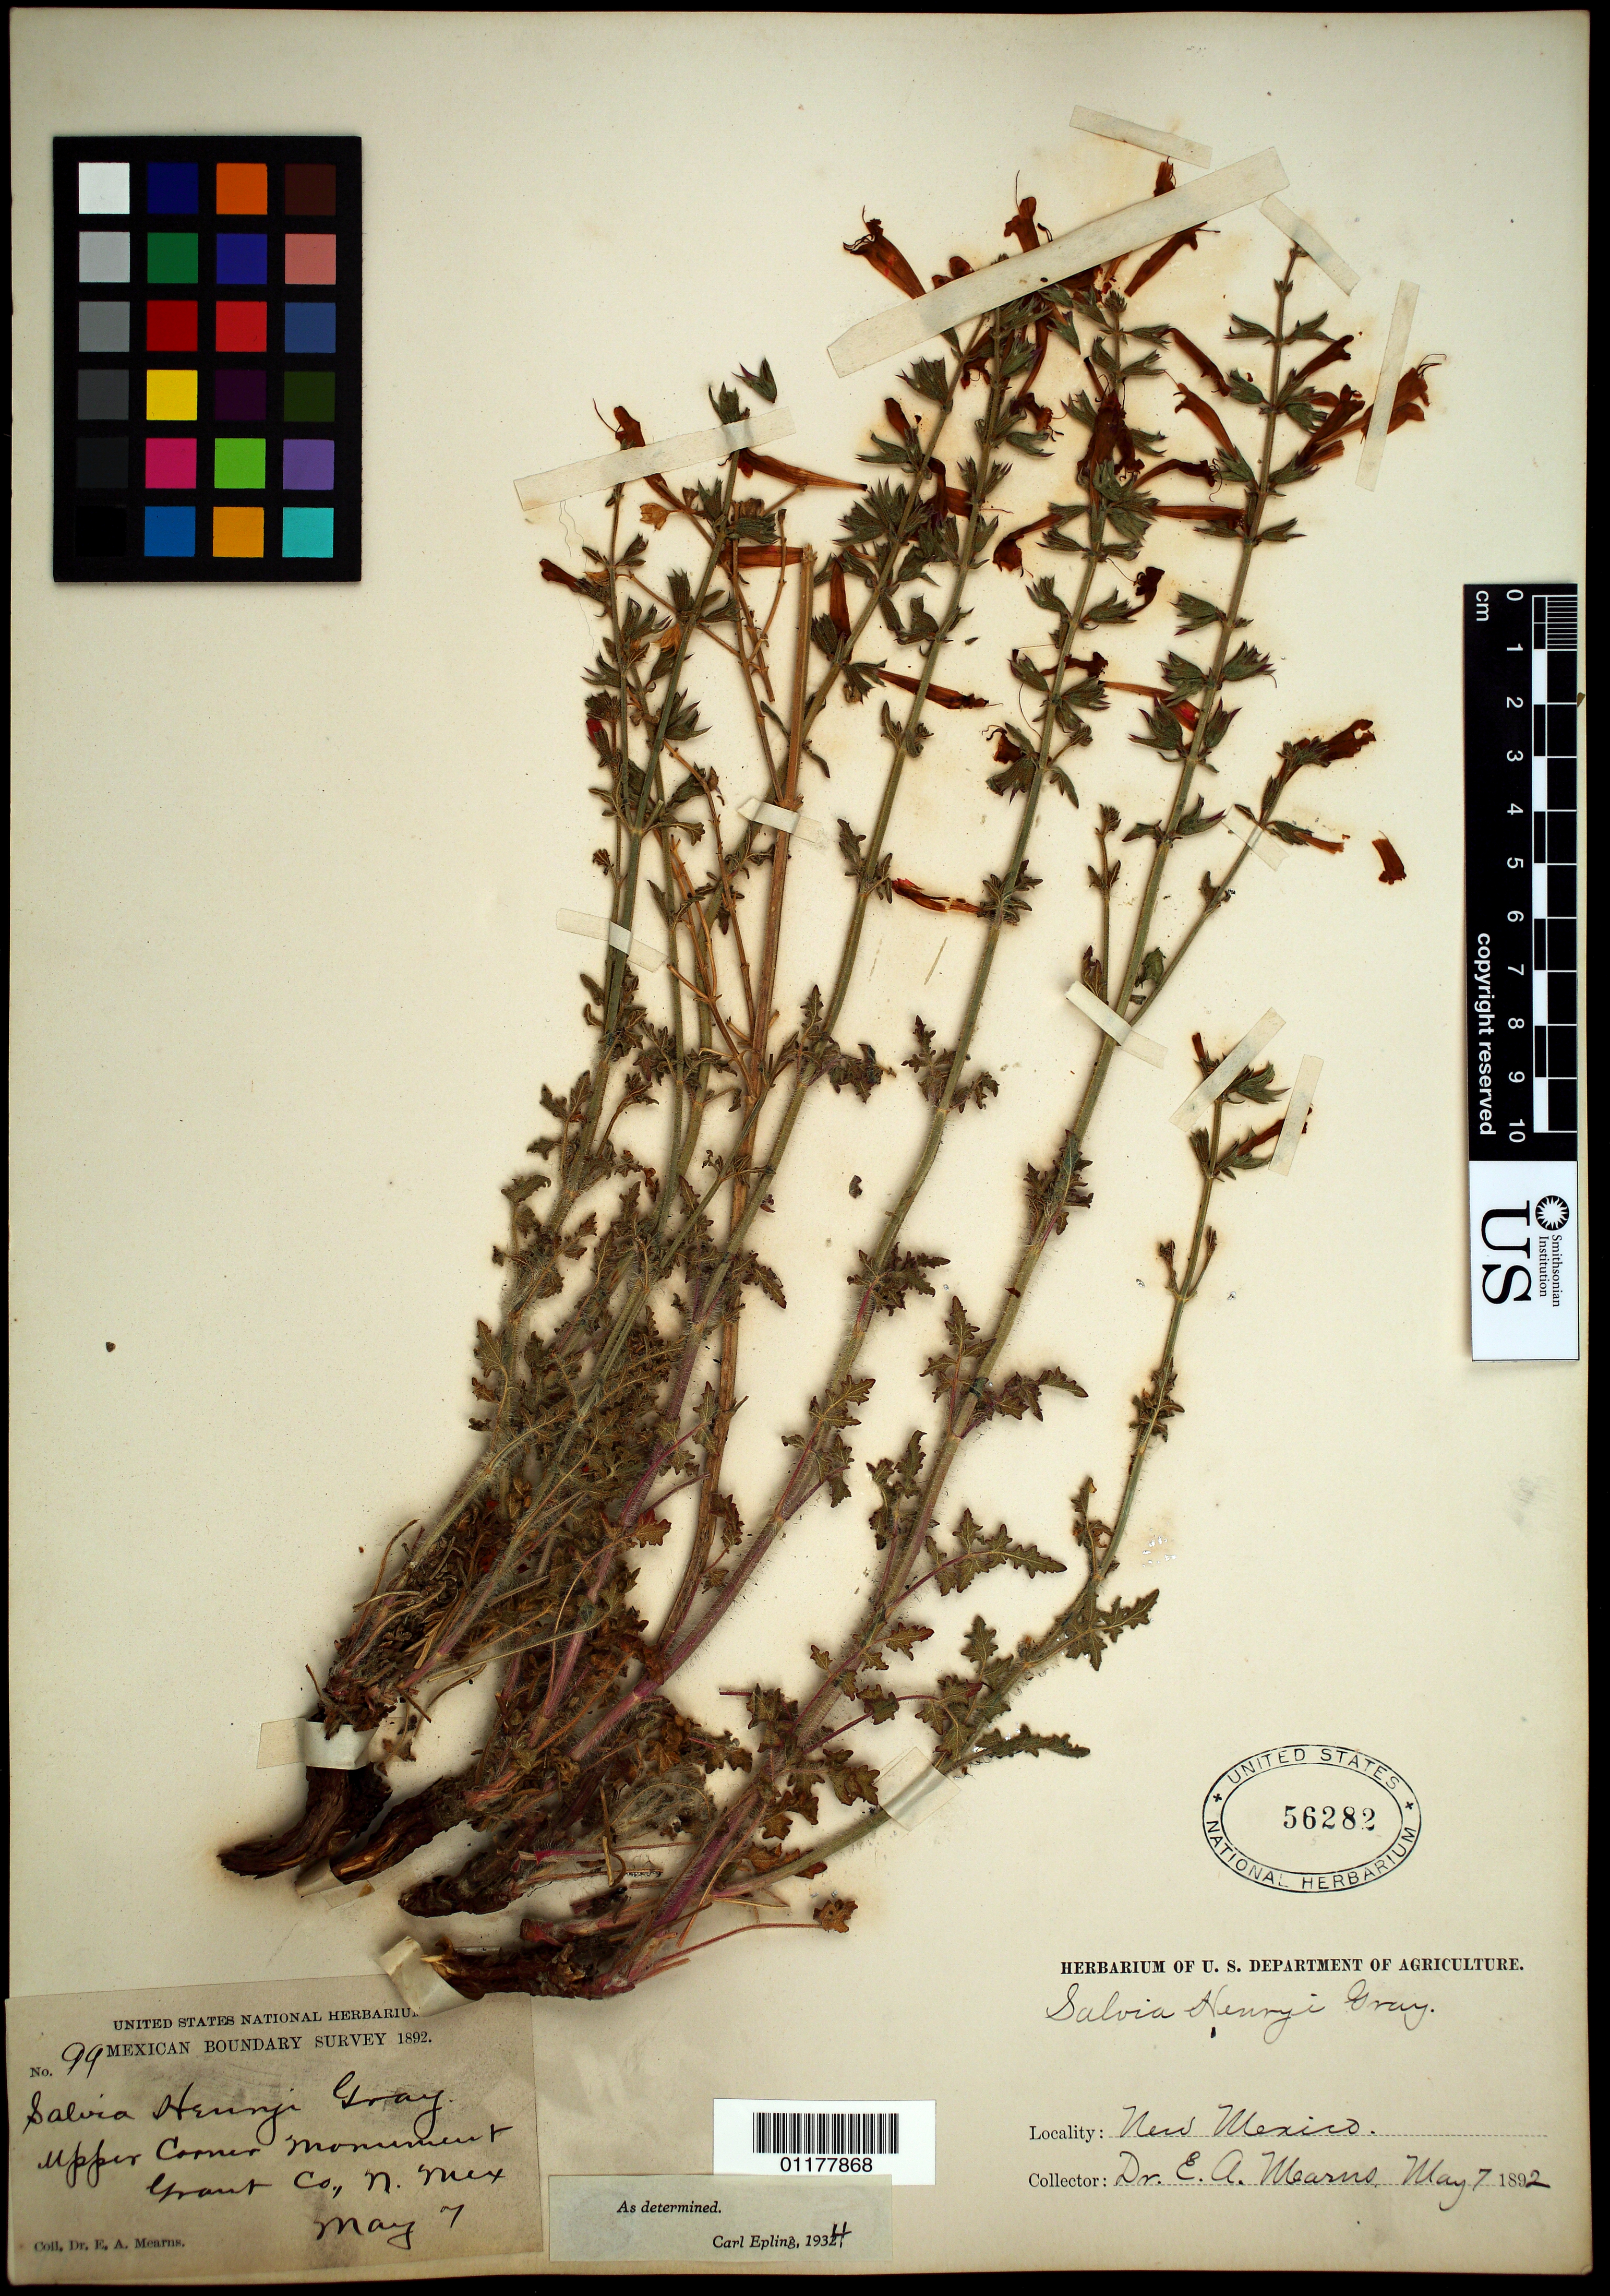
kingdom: Plantae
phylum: Tracheophyta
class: Magnoliopsida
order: Lamiales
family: Lamiaceae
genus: Salvia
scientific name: Salvia henryi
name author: A. Gray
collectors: E. A. Mearns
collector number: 99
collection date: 1892-05-07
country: United States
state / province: New Mexico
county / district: Grant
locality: Upper Corner Monument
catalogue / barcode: US 56282